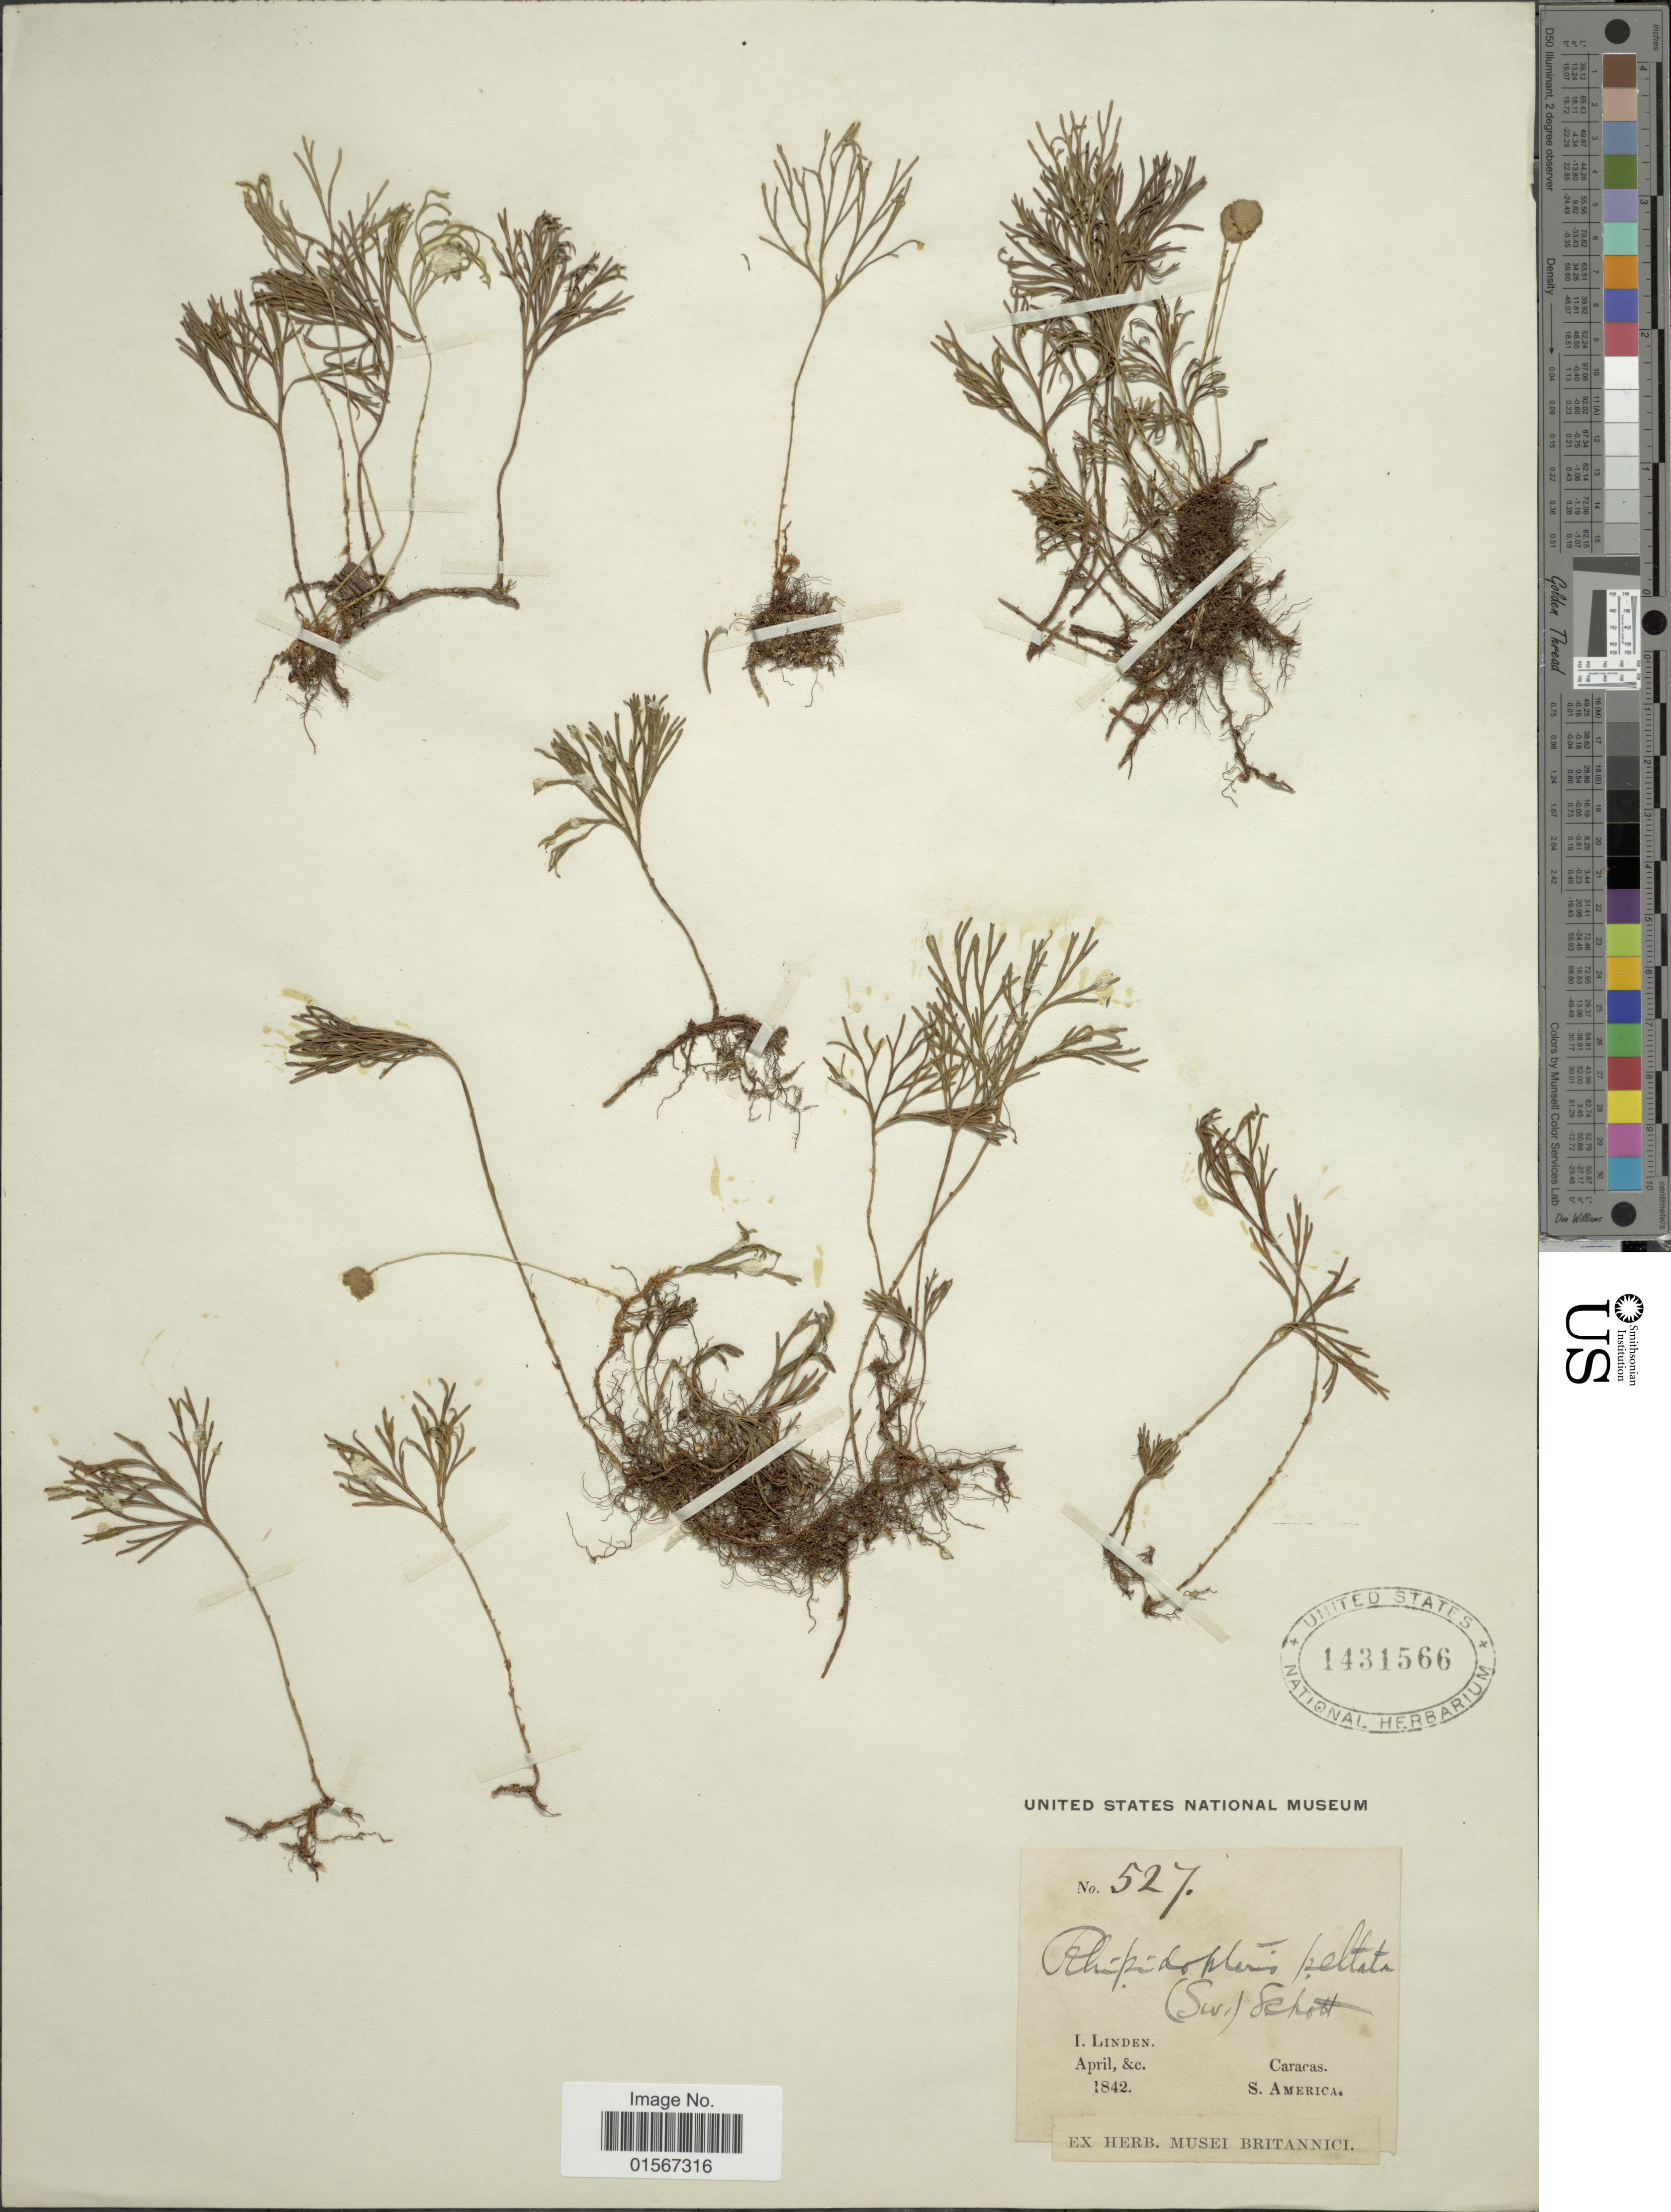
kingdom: Plantae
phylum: Tracheophyta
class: Polypodiopsida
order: Polypodiales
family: Dryopteridaceae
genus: Elaphoglossum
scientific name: Elaphoglossum peltatum f. foeniculaceum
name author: (Hook. & Grev.) Mickel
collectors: I. Linden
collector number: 527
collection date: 1842-04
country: Venezuela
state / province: Distrito Federal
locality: Caracas, South America.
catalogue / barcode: US 1431566